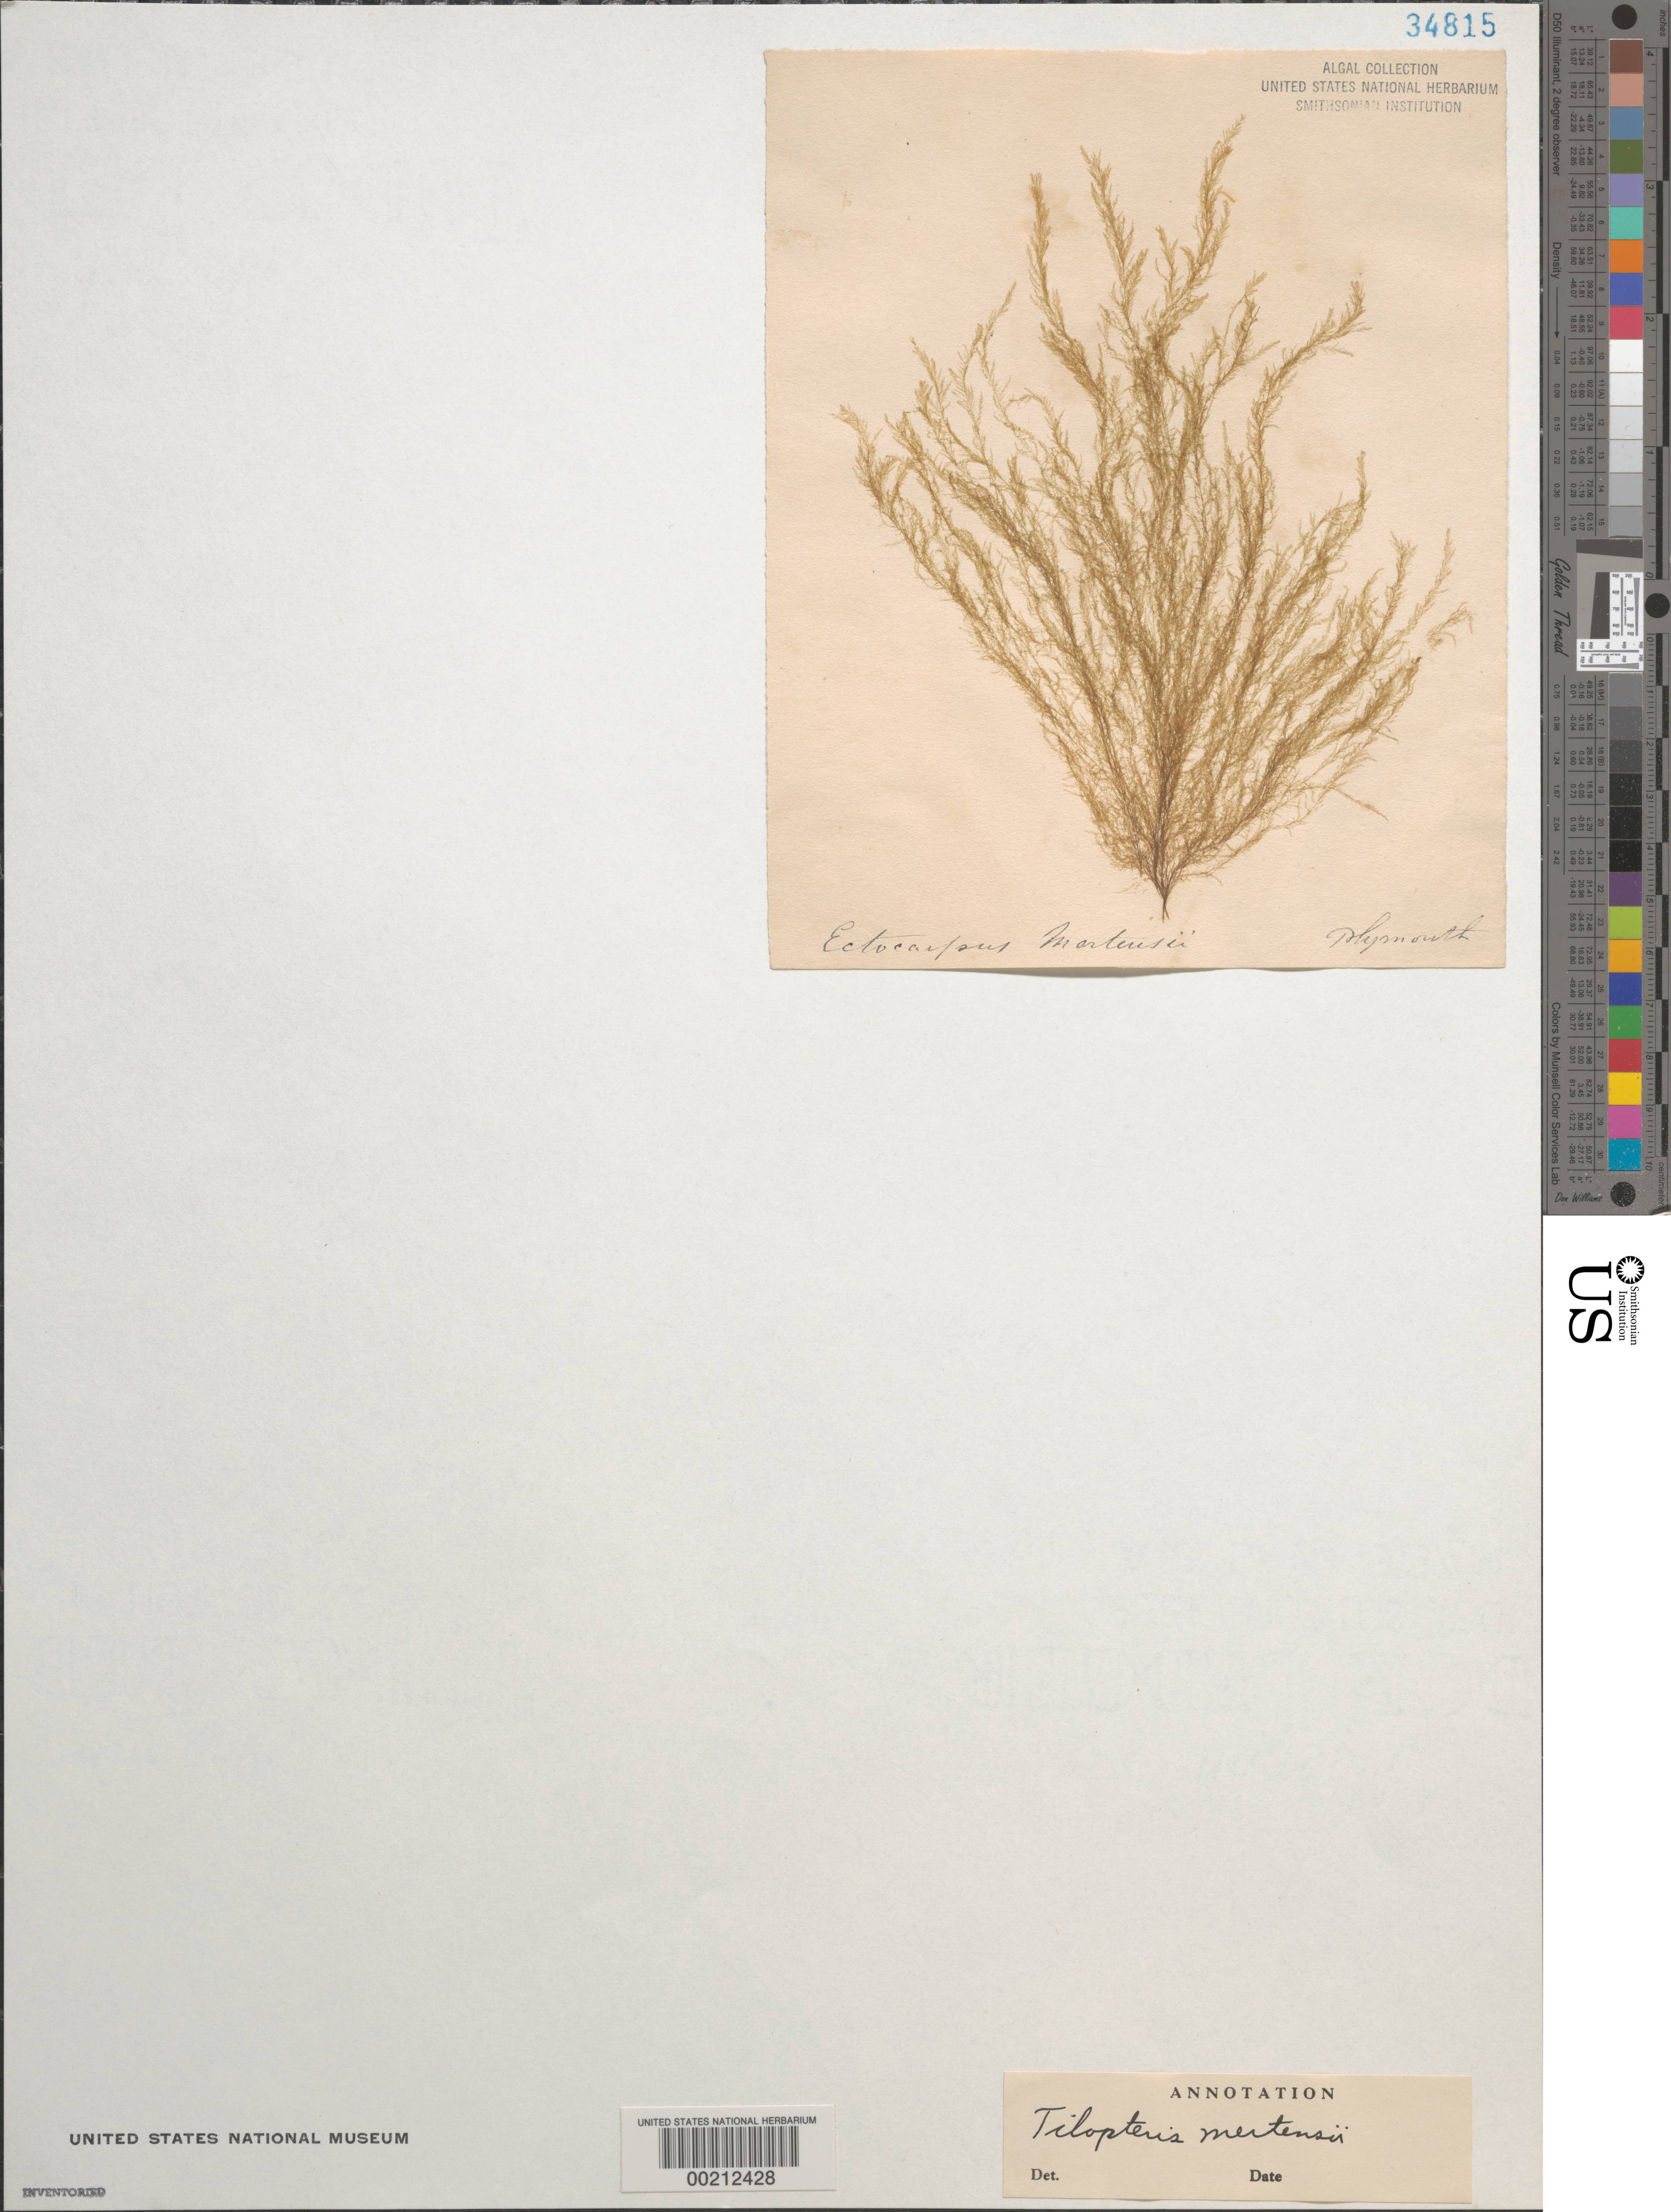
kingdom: Chromista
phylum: Ochrophyta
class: Phaeophyceae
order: Tilopteridales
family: Tilopteridaceae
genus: Tilopteris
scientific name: Tilopteris mertensii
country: United Kingdom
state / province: England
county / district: Devon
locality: Plymouth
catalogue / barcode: US 34815